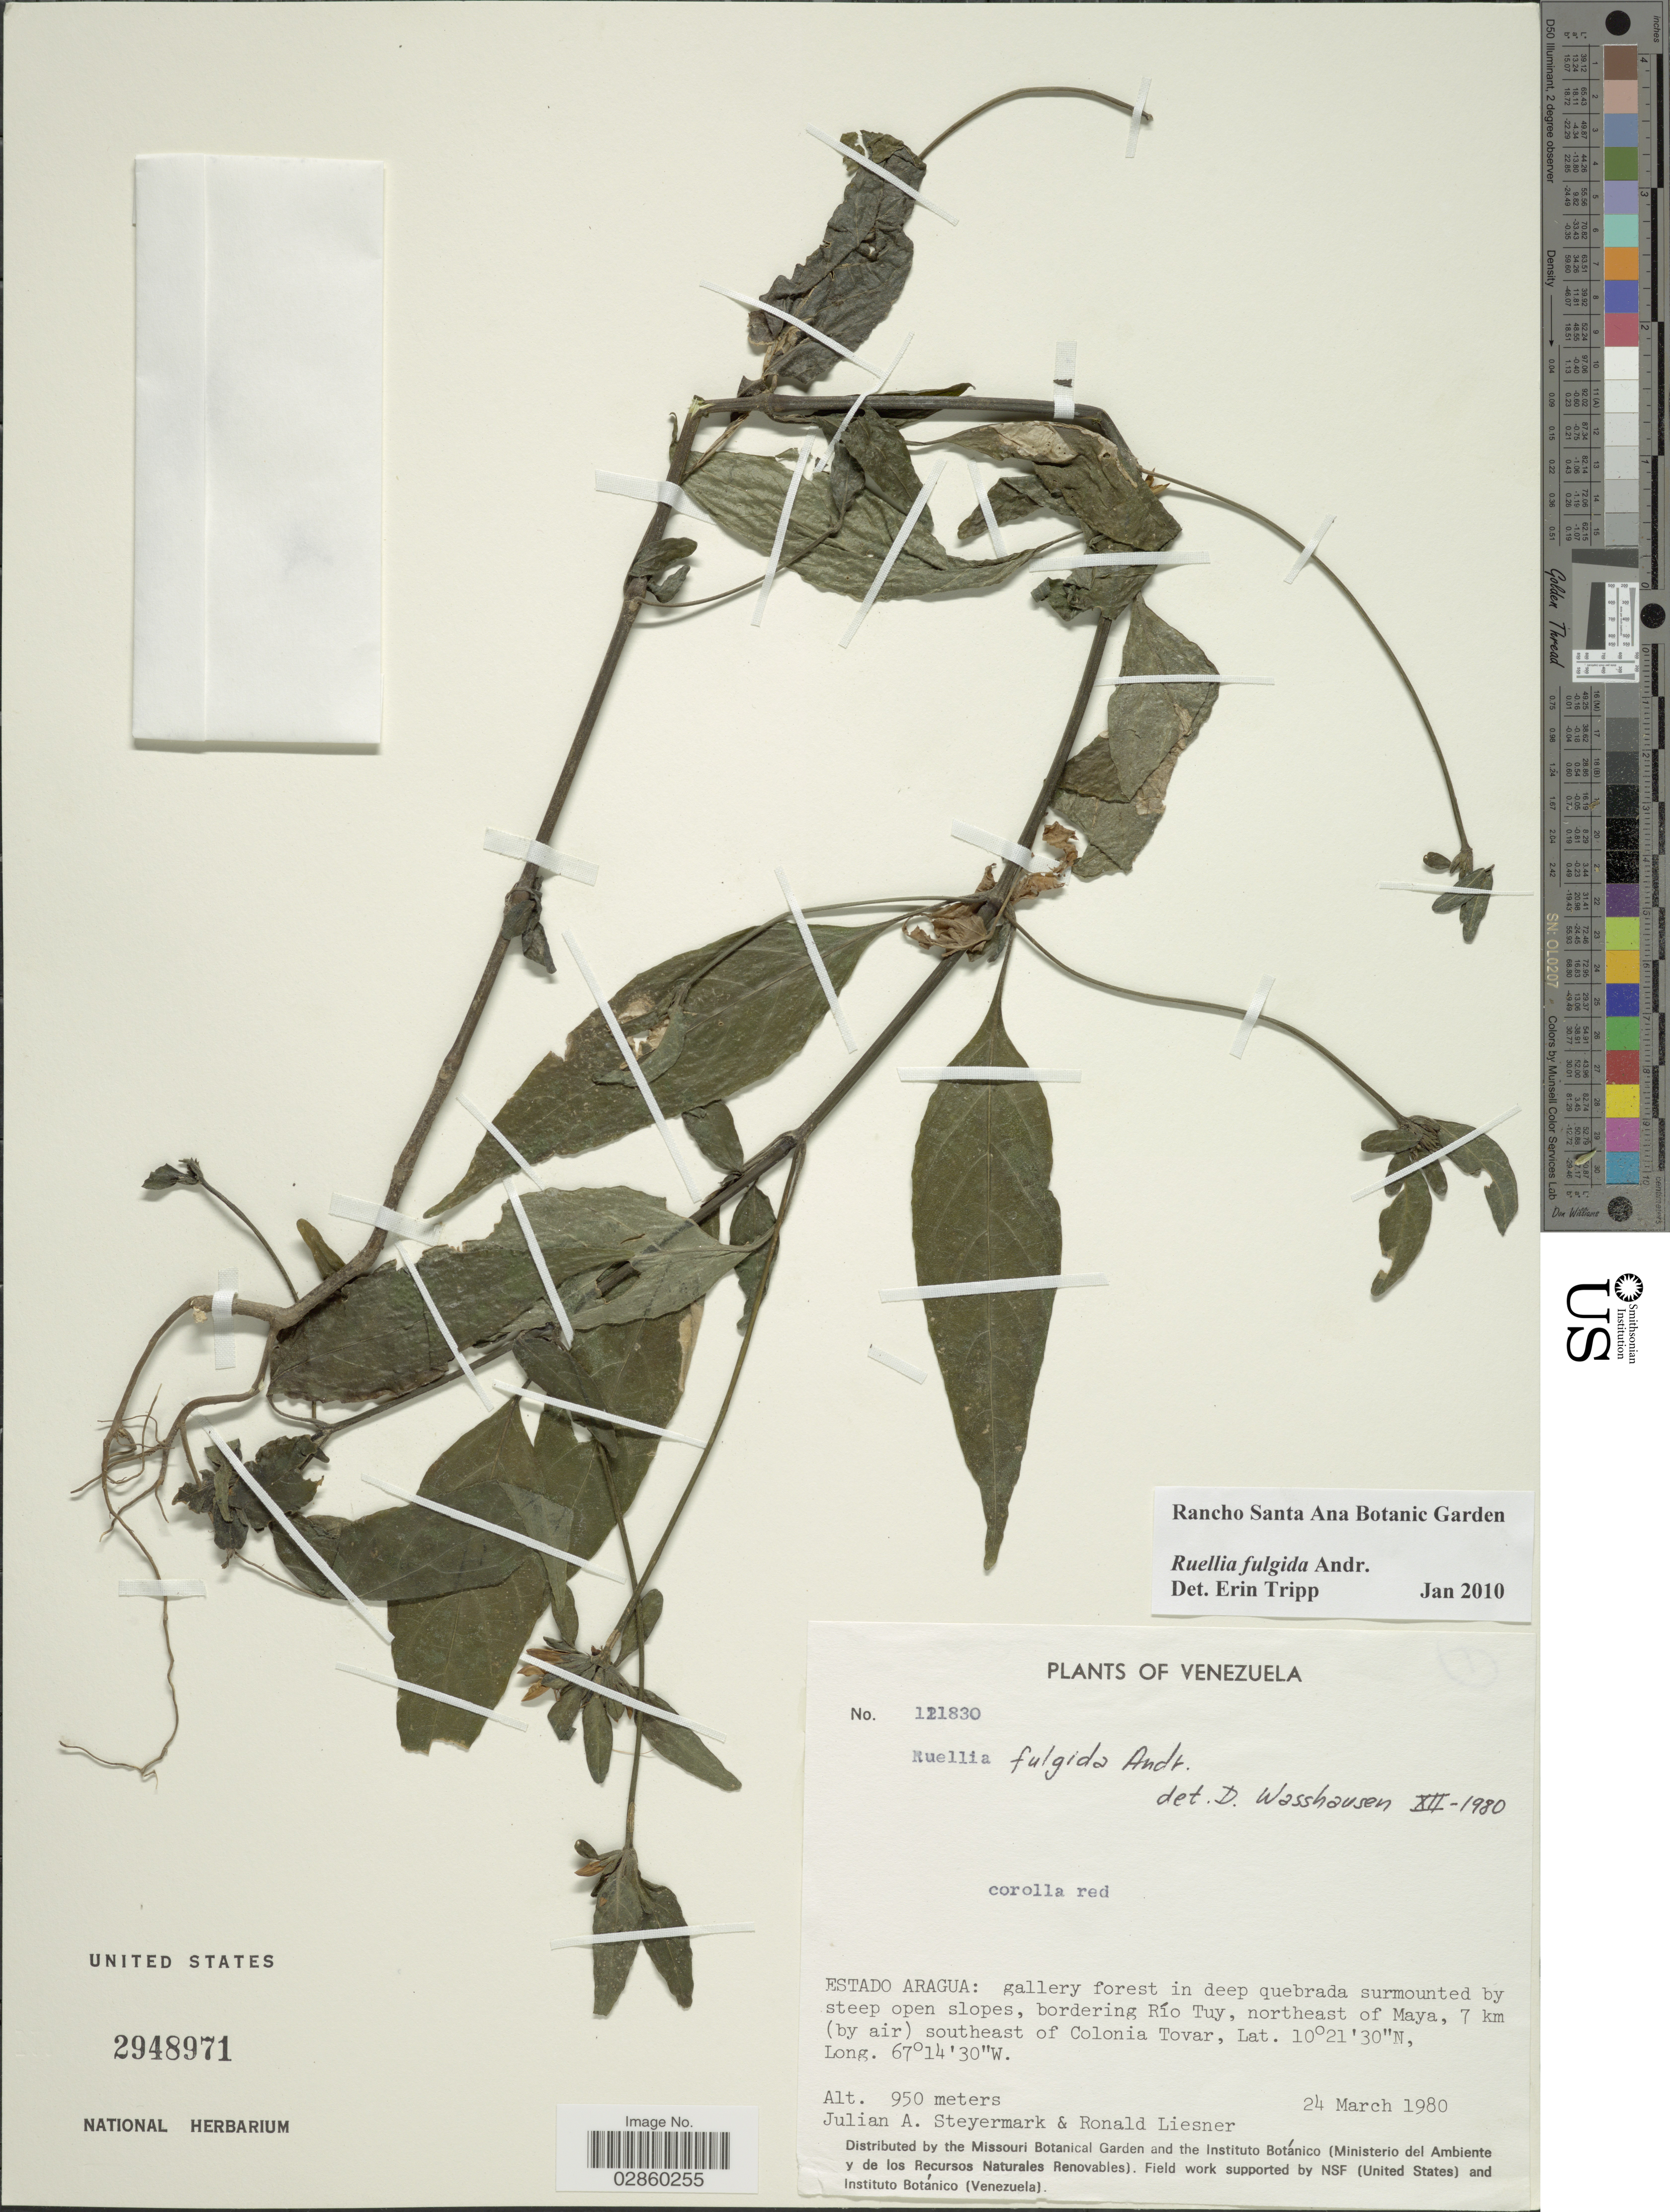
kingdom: Plantae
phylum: Tracheophyta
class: Magnoliopsida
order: Lamiales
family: Acanthaceae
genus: Ruellia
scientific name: Ruellia fulgida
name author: Andrews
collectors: J. Steyermark & R. L. Liesner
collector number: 121830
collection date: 1980-03-24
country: Venezuela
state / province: Aragua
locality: Gallery forest in deep quebrada surmounted by steep open slopes, bordering Río Tuy, northeast of Maya, 7 km (by air) southeast of Colonia Tovar.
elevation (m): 950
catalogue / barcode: US 2948971